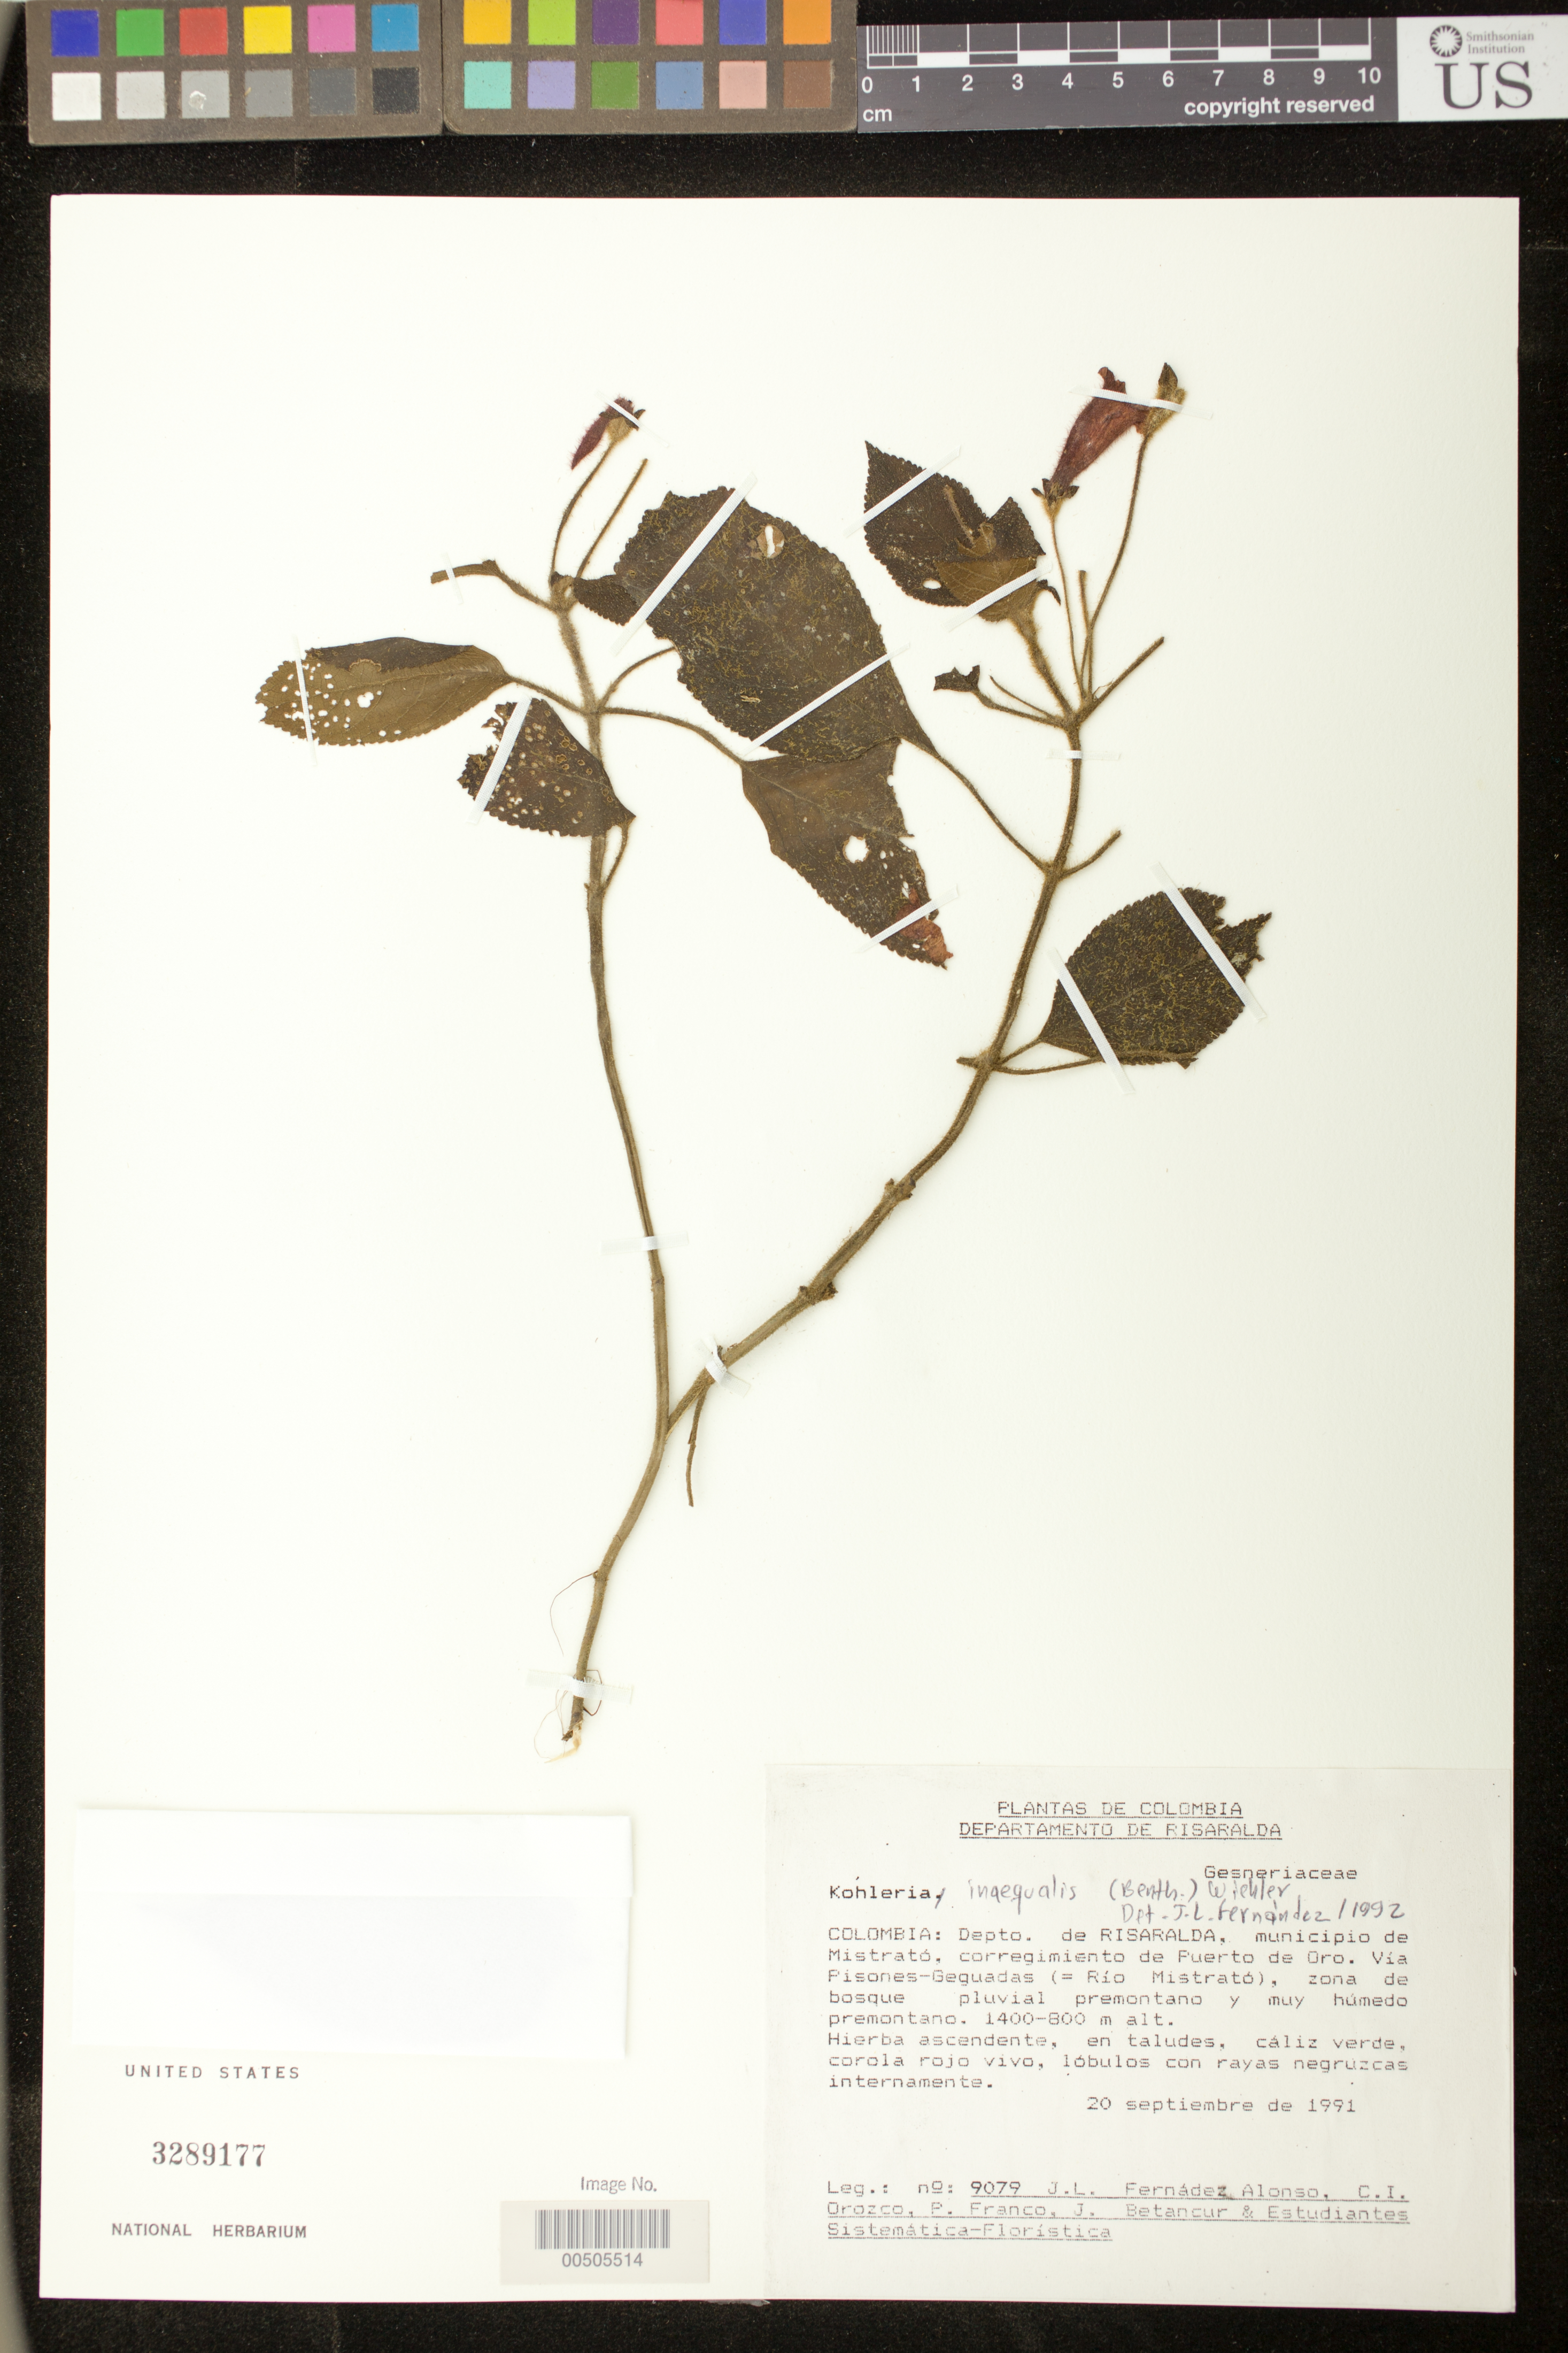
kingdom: Plantae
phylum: Tracheophyta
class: Magnoliopsida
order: Lamiales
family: Gesneriaceae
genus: Kohleria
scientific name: Kohleria inaequalis var. inaequalis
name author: (Benth.) Wiehler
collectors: J. L. Fernández-Alonso, C. I. Orozco, P. Franco Roselli, J. C. Betancur & et al.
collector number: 9079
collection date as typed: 20 Sep 1991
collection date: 1991-09-20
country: Colombia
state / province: Risaralda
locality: Mpio. de Mistrató, corr. de Puerto do Oro, Via Pisones-Geguadas (=Rio Mistrató)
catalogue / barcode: US 3289177